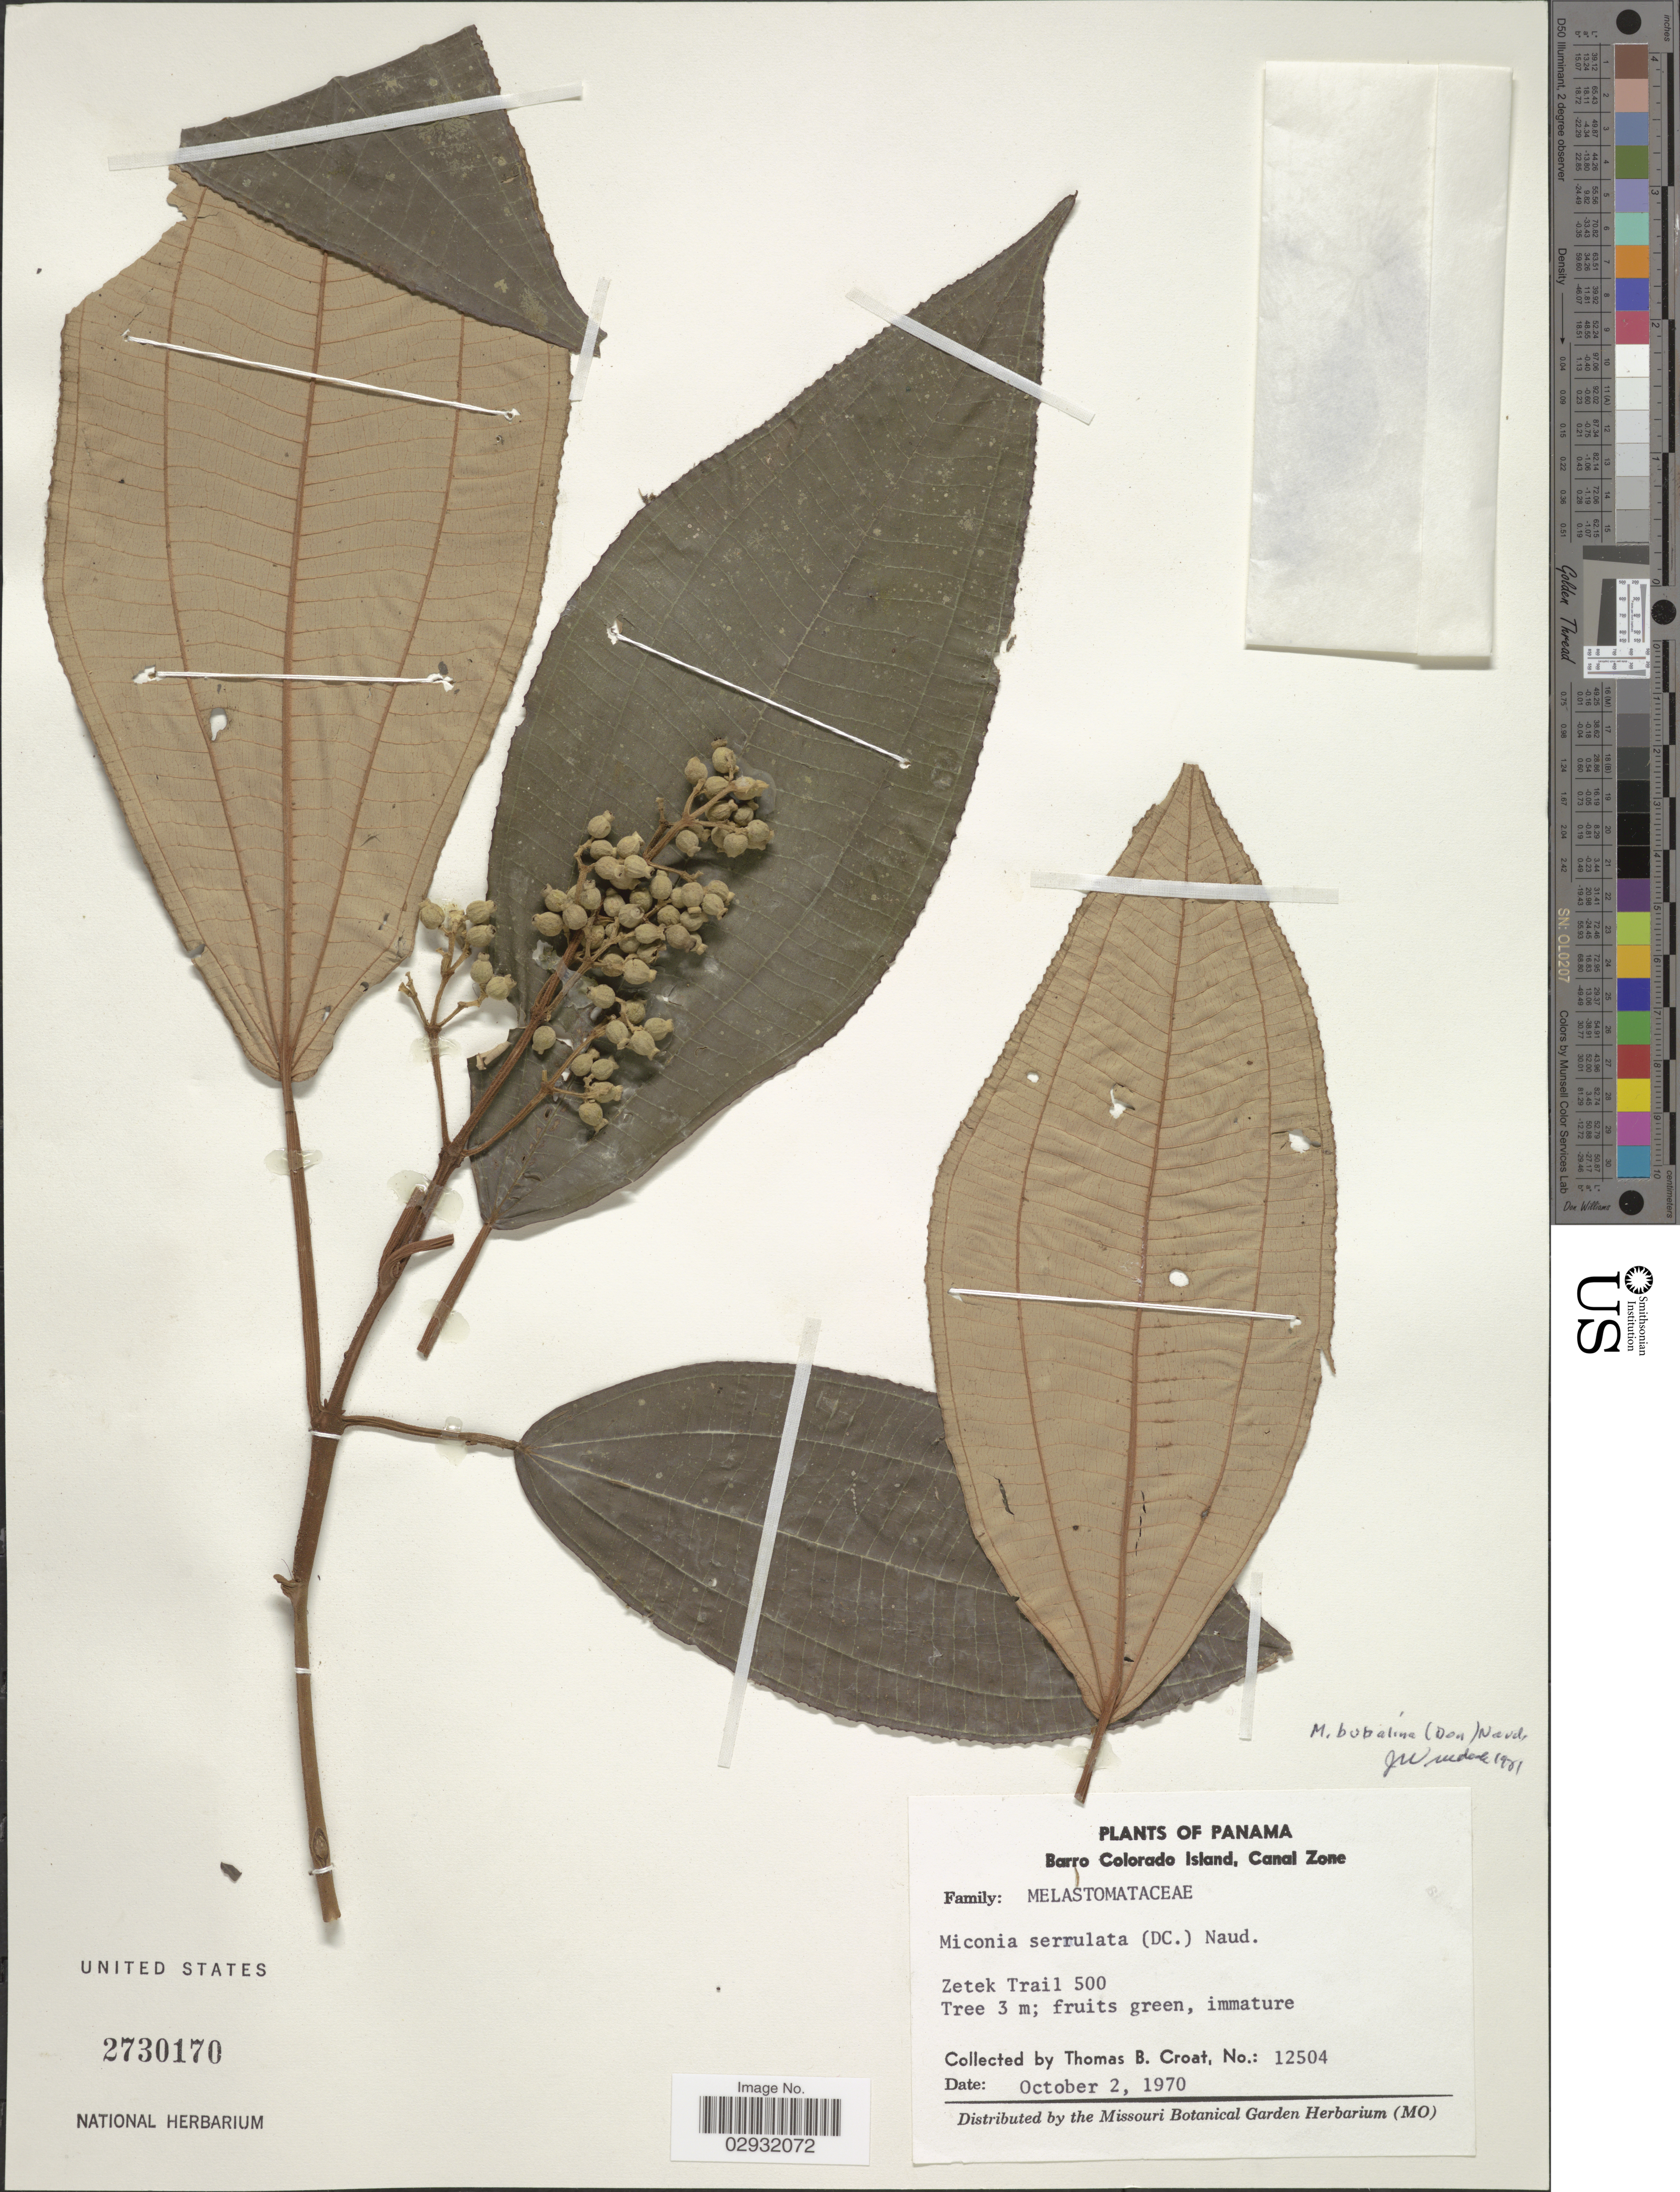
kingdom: Plantae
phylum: Tracheophyta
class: Magnoliopsida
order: Myrtales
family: Melastomataceae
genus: Miconia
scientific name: Miconia bubalina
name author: Naudin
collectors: T. B. Croat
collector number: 12504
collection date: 1970-10-02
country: Panama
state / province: Panamá Oeste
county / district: Canal Zone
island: Barro Colorado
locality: Barro Colorado Island, Canal Zone, Zetek Trail 500.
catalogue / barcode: US 2730170